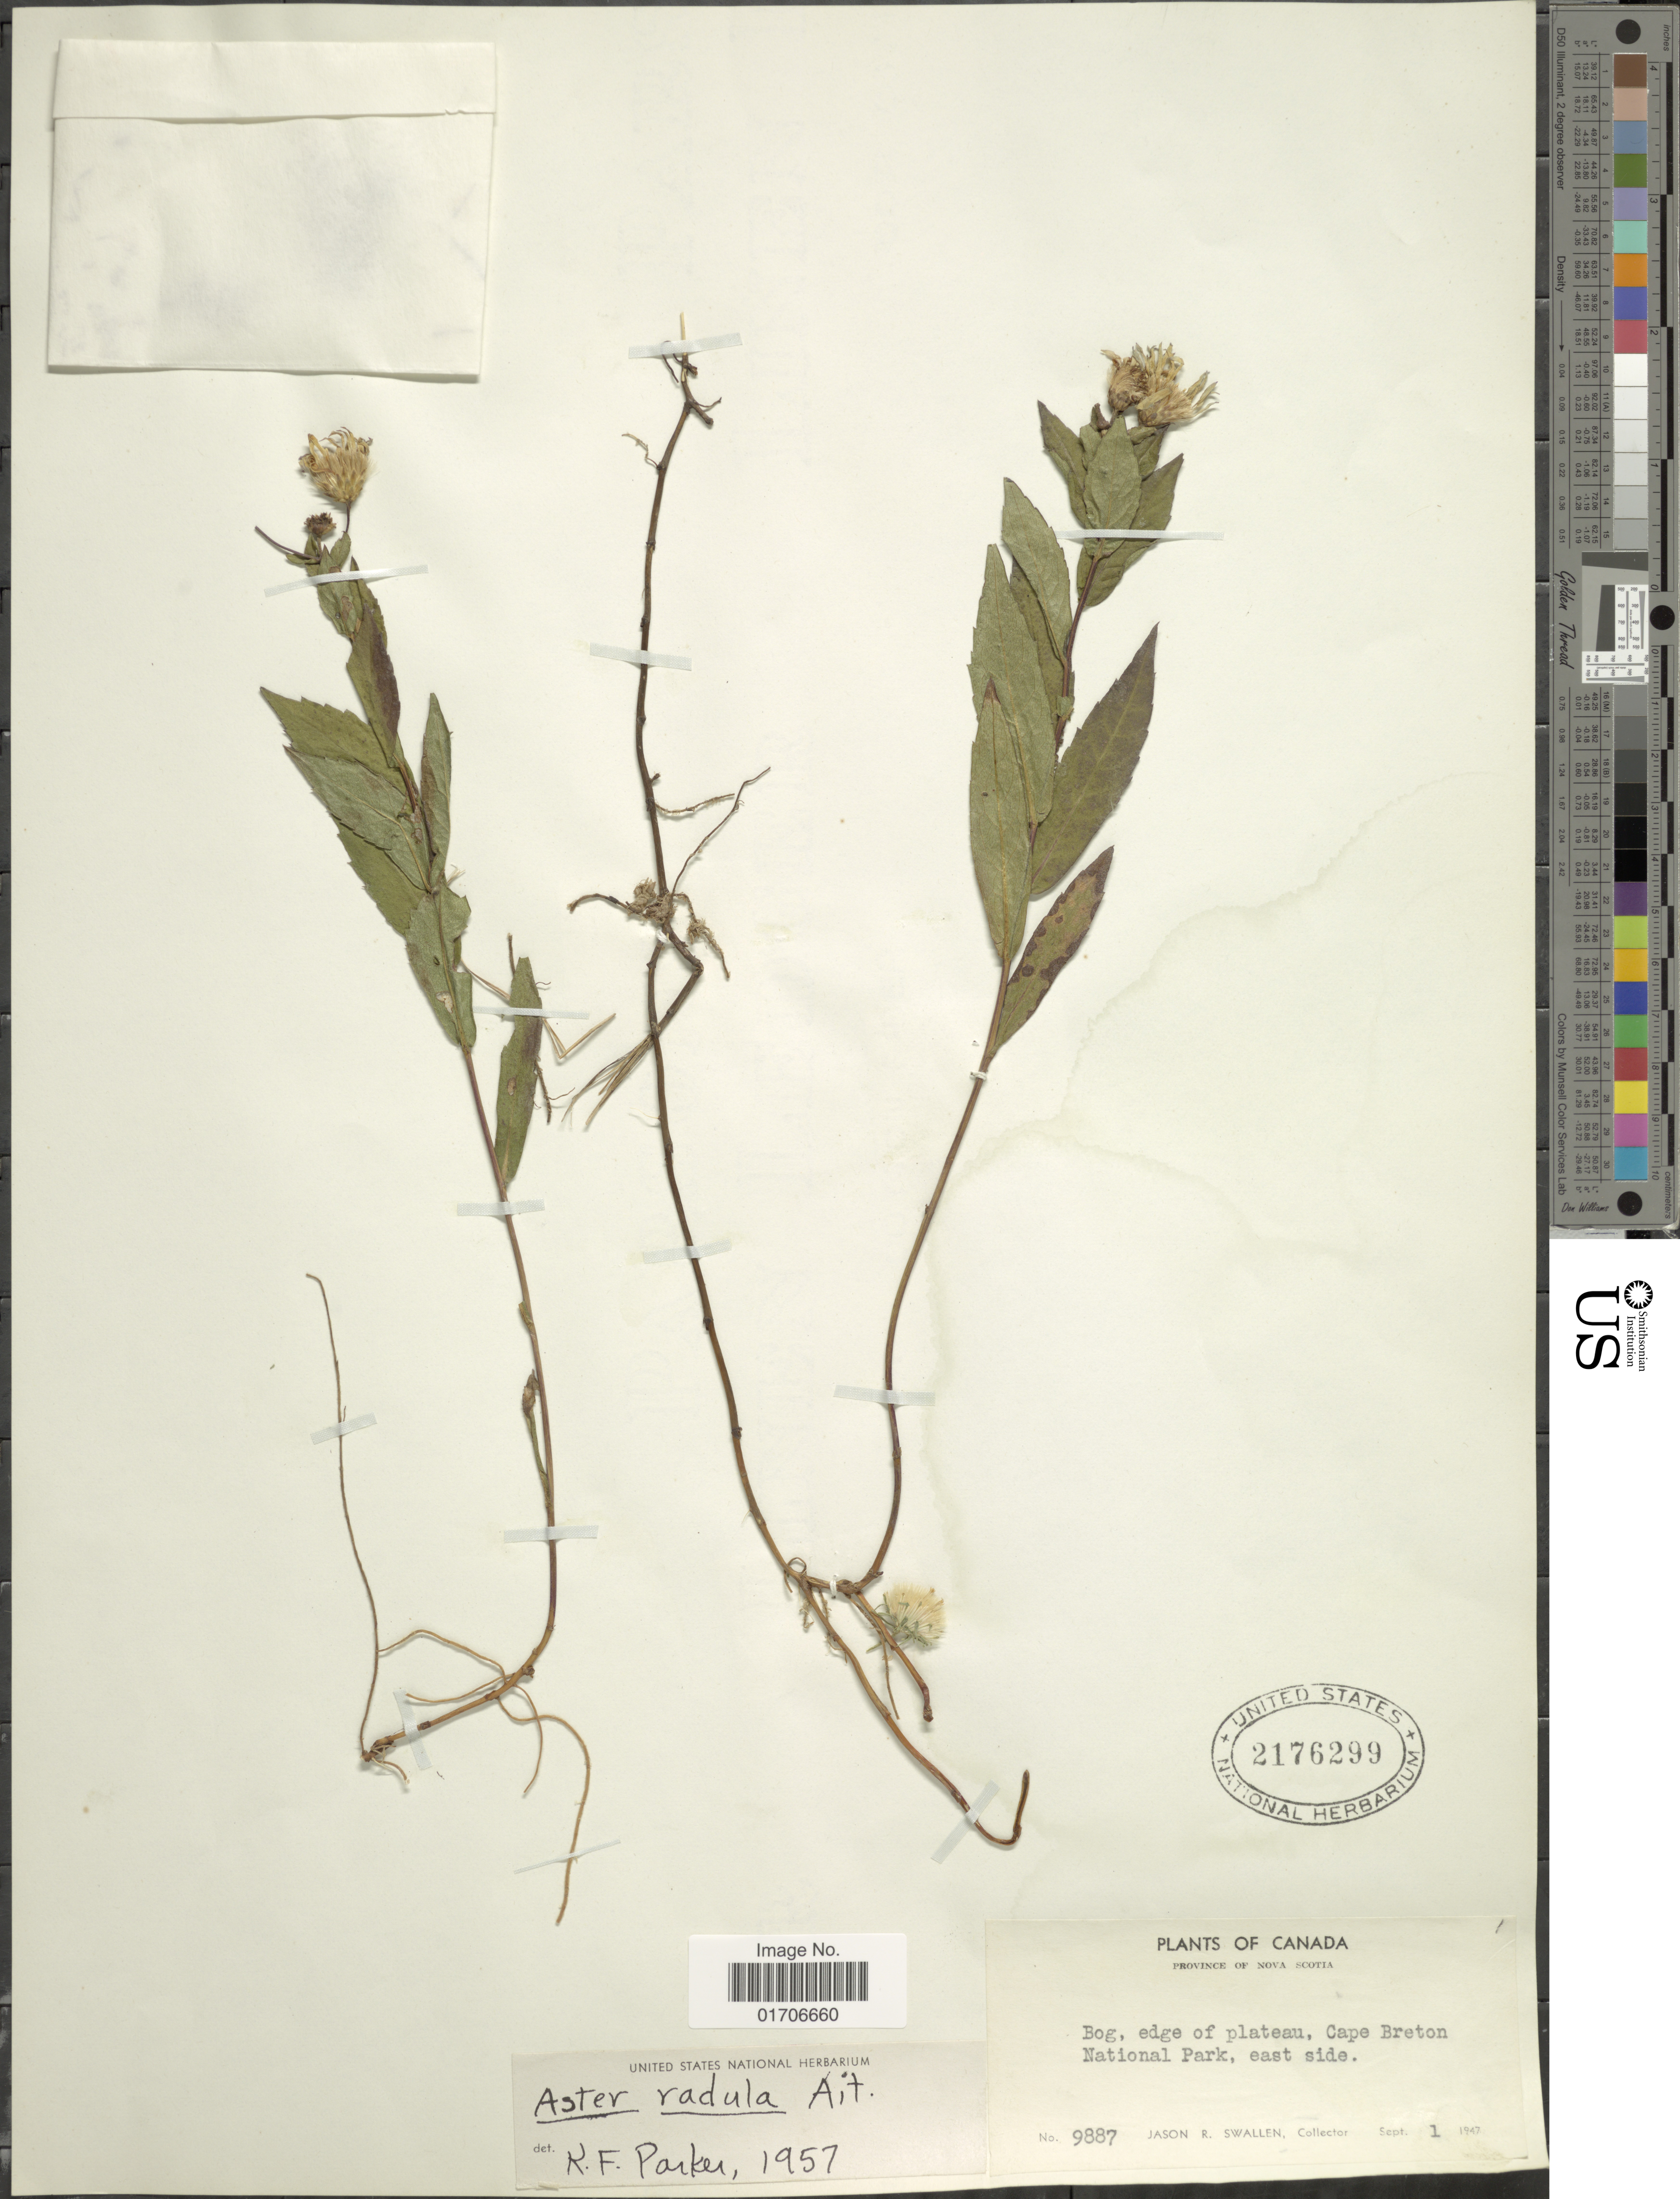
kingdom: Plantae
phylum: Tracheophyta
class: Magnoliopsida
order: Asterales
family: Asteraceae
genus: Eurybia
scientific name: Eurybia radula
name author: (Aiton) G.L. Nesom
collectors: J. R. Swallen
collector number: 9887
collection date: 1947-09-01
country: Canada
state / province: Nova Scotia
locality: Province of Nova Scotia. Bog, edge of plateau, Cape Breton National Park, east side.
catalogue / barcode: US 2176299